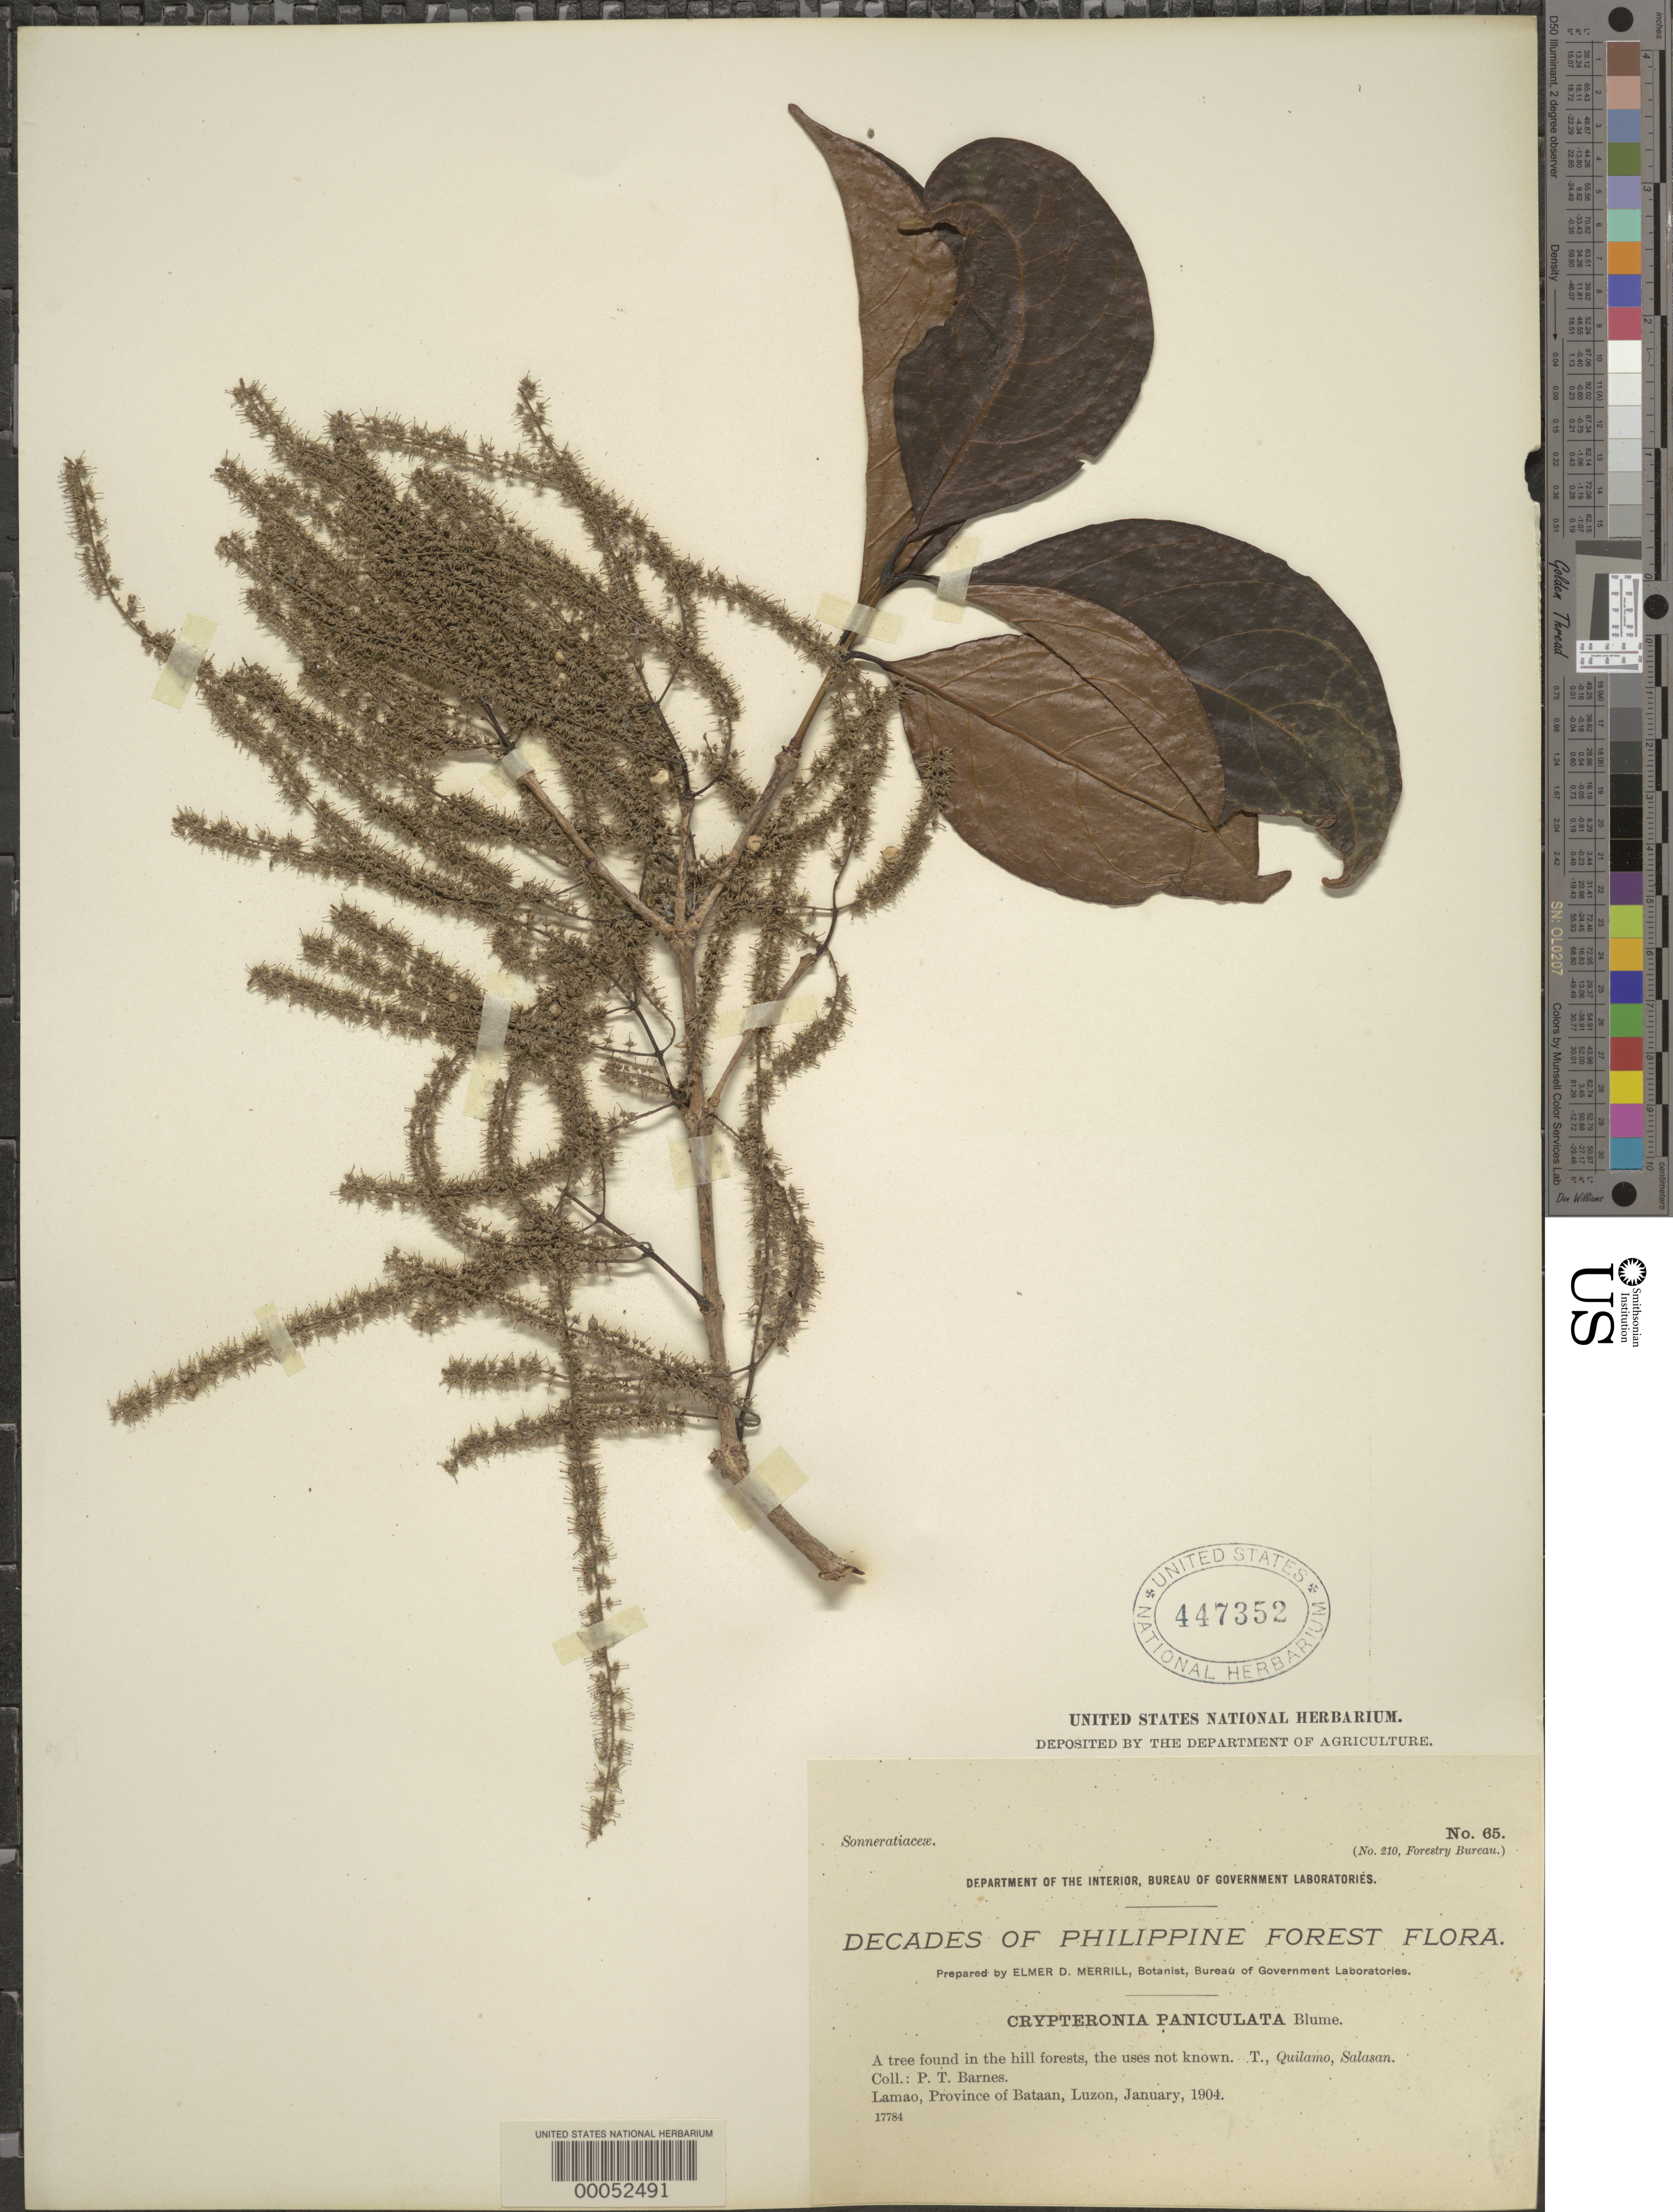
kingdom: Plantae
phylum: Tracheophyta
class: Magnoliopsida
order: Myrtales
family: Crypteroniaceae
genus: Crypteronia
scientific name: Crypteronia paniculata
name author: Blume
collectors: P. Barnes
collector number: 65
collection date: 1904-01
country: Philippines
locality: Lamao, Province of Bataan, Luzon.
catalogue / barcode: US 447352